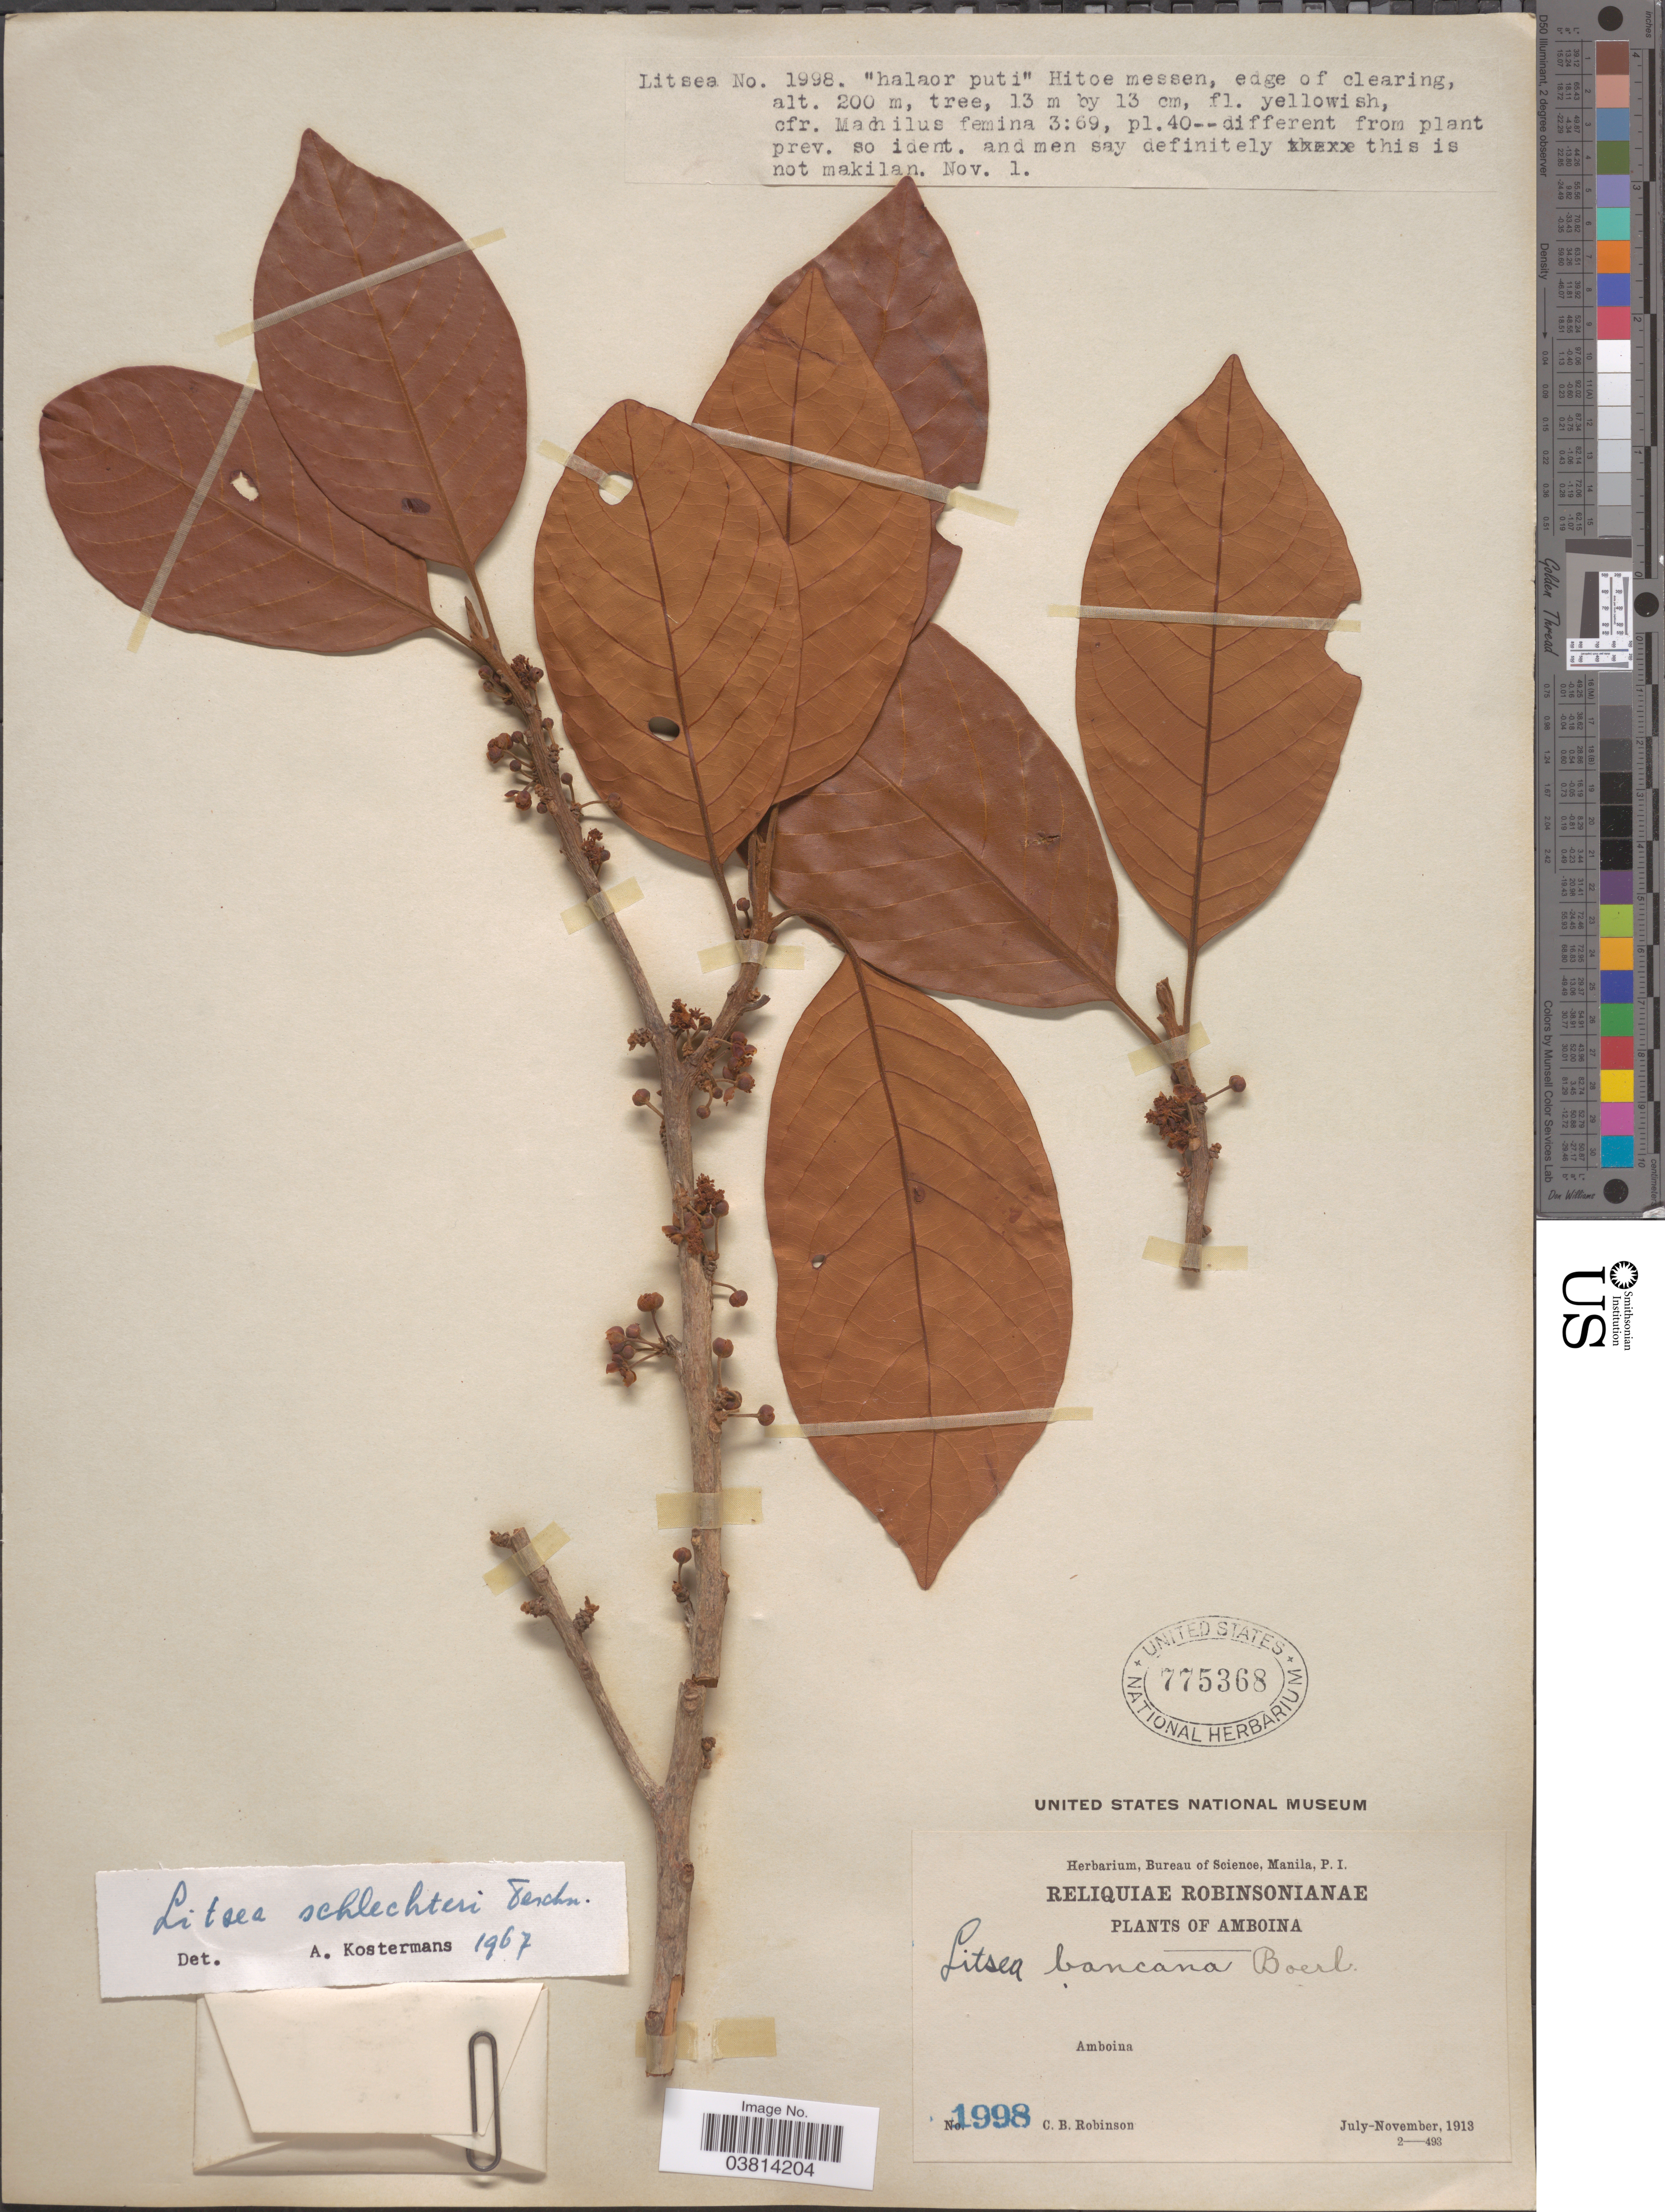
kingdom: Plantae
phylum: Tracheophyta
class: Magnoliopsida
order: Laurales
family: Lauraceae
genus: Litsea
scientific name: Litsea schlechteri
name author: Teschner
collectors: C. Robinson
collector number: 1998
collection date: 1913-11-01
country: Indonesia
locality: Amboina. Edge of clearing.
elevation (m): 200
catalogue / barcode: US 775368